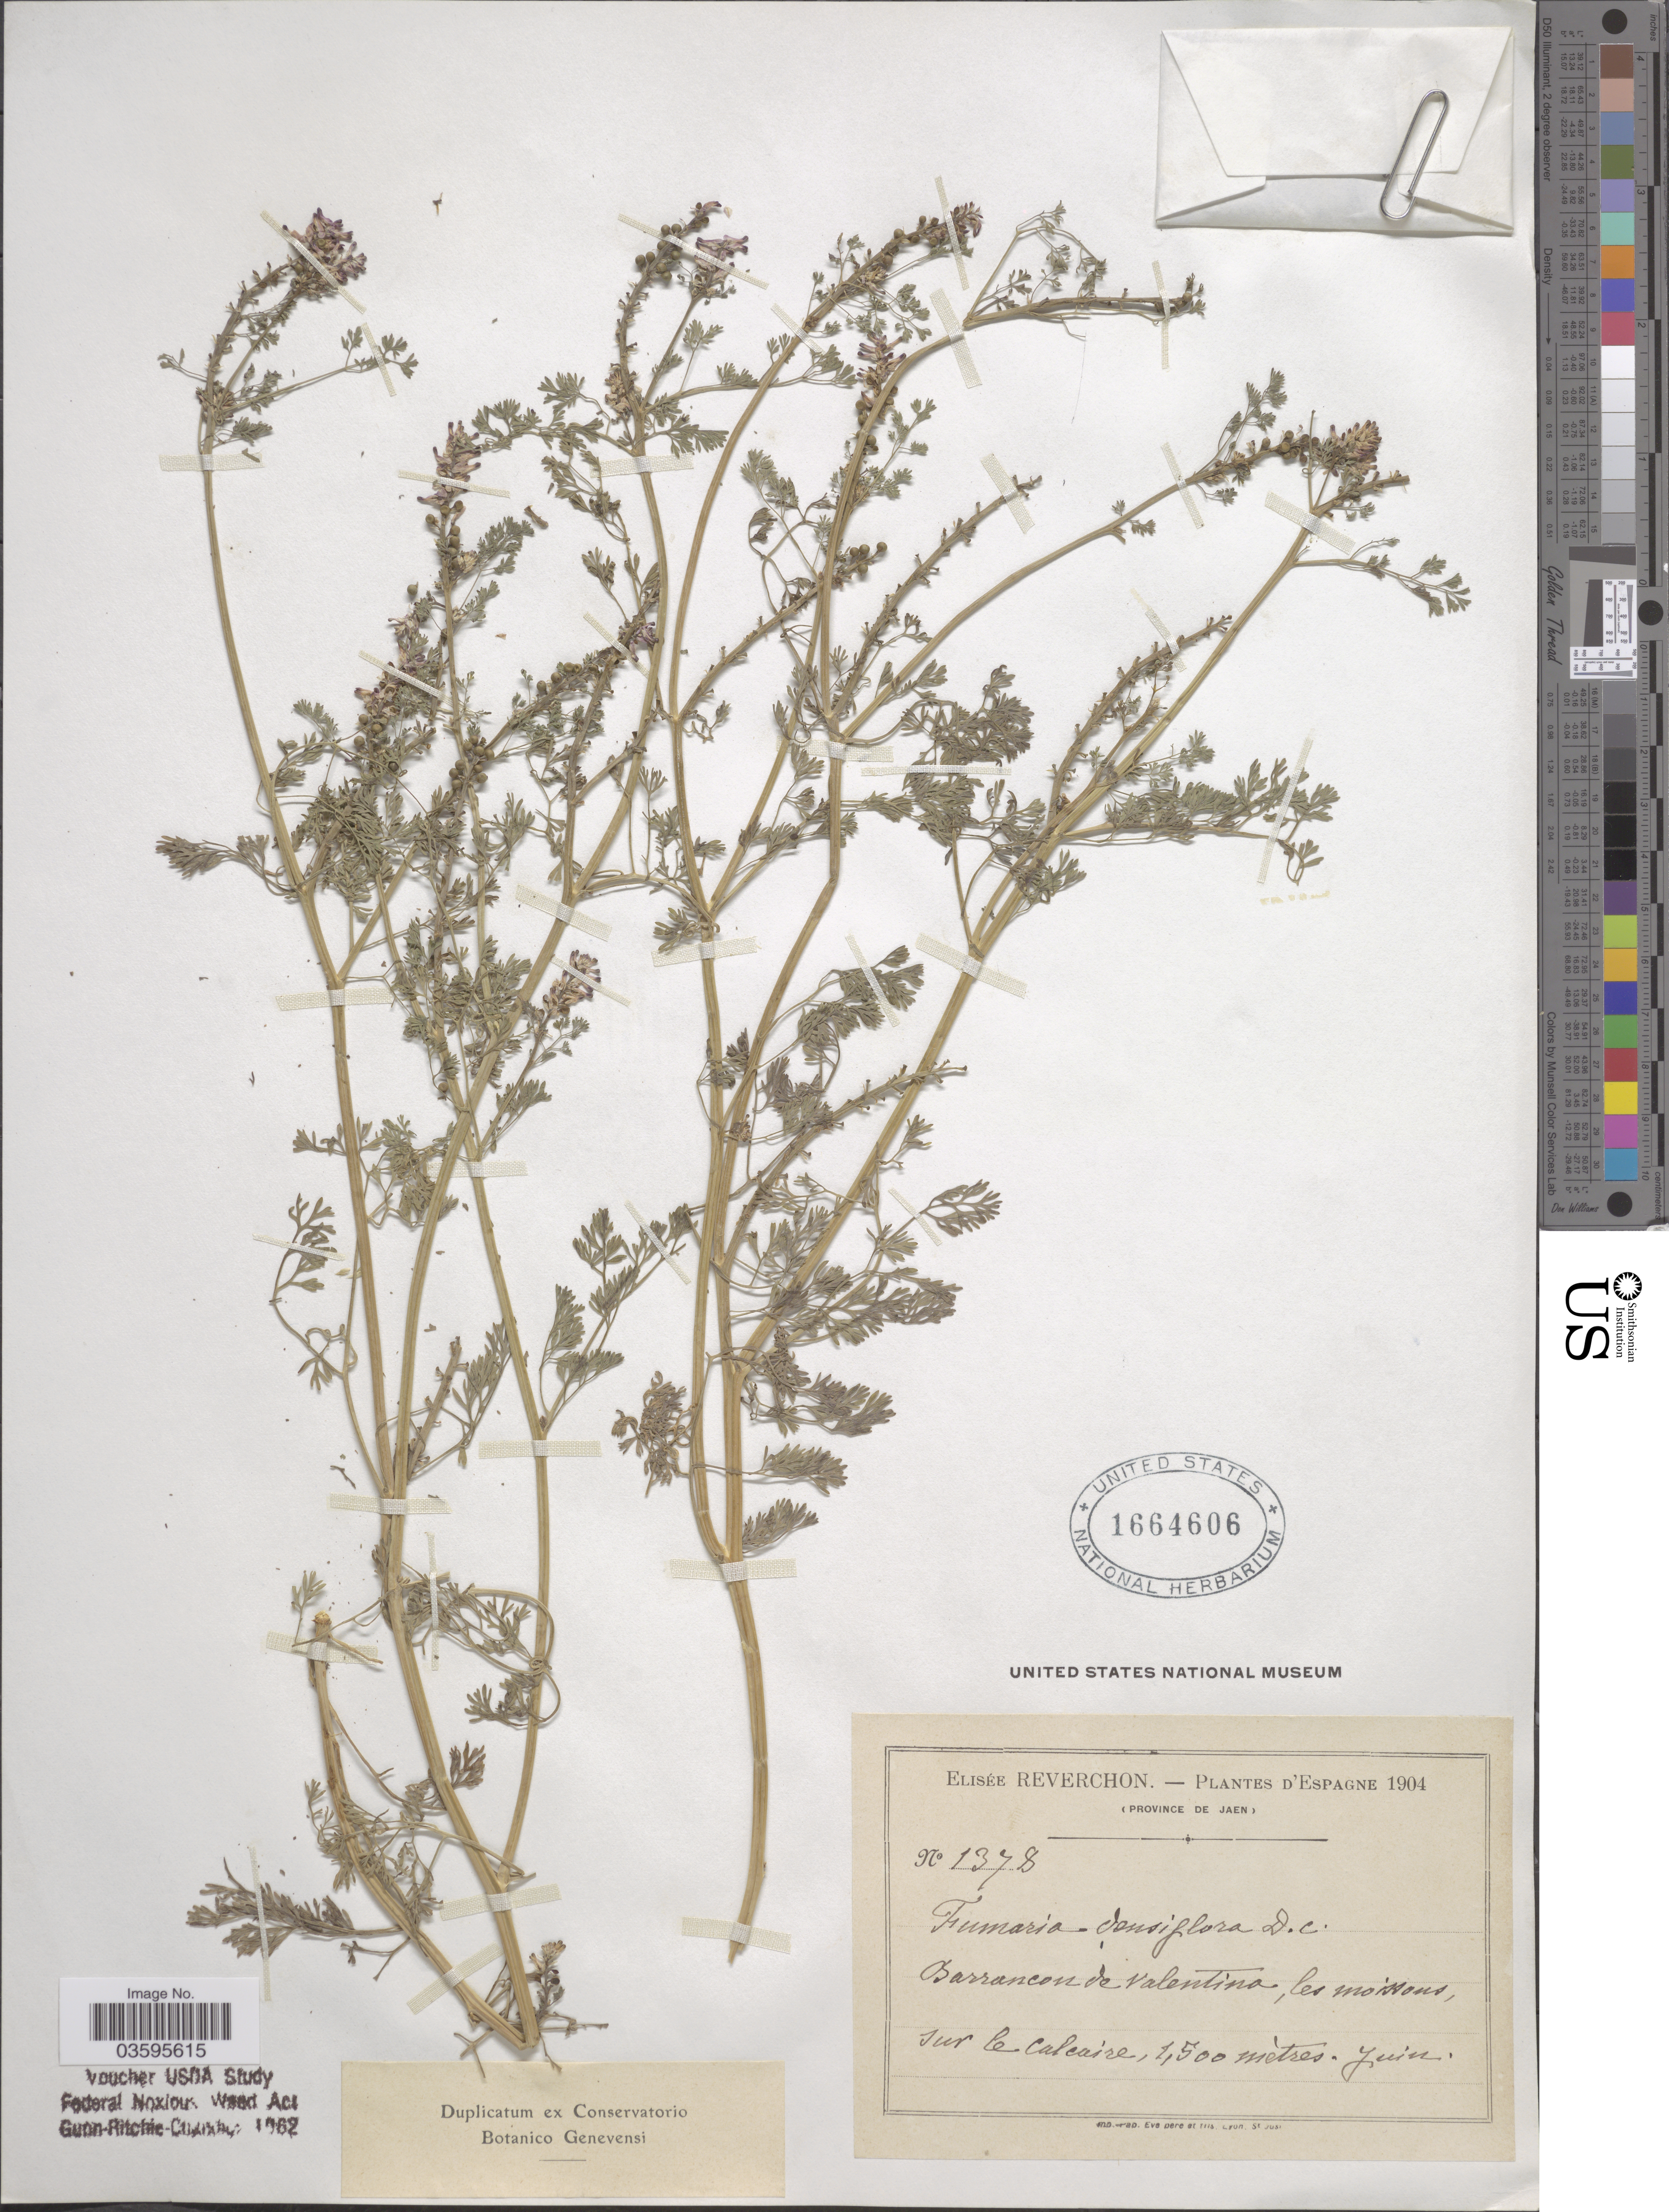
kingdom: Plantae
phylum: Tracheophyta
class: Magnoliopsida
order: Ranunculales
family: Papaveraceae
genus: Fumaria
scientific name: Fumaria densiflora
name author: DC.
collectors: E. Reverchon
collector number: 1378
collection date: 1904-06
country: Spain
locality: D'Espagne. (Province de Jaen). Barranca de Valentina, les moissons, sur le calcaire.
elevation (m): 1500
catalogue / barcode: US 1664606